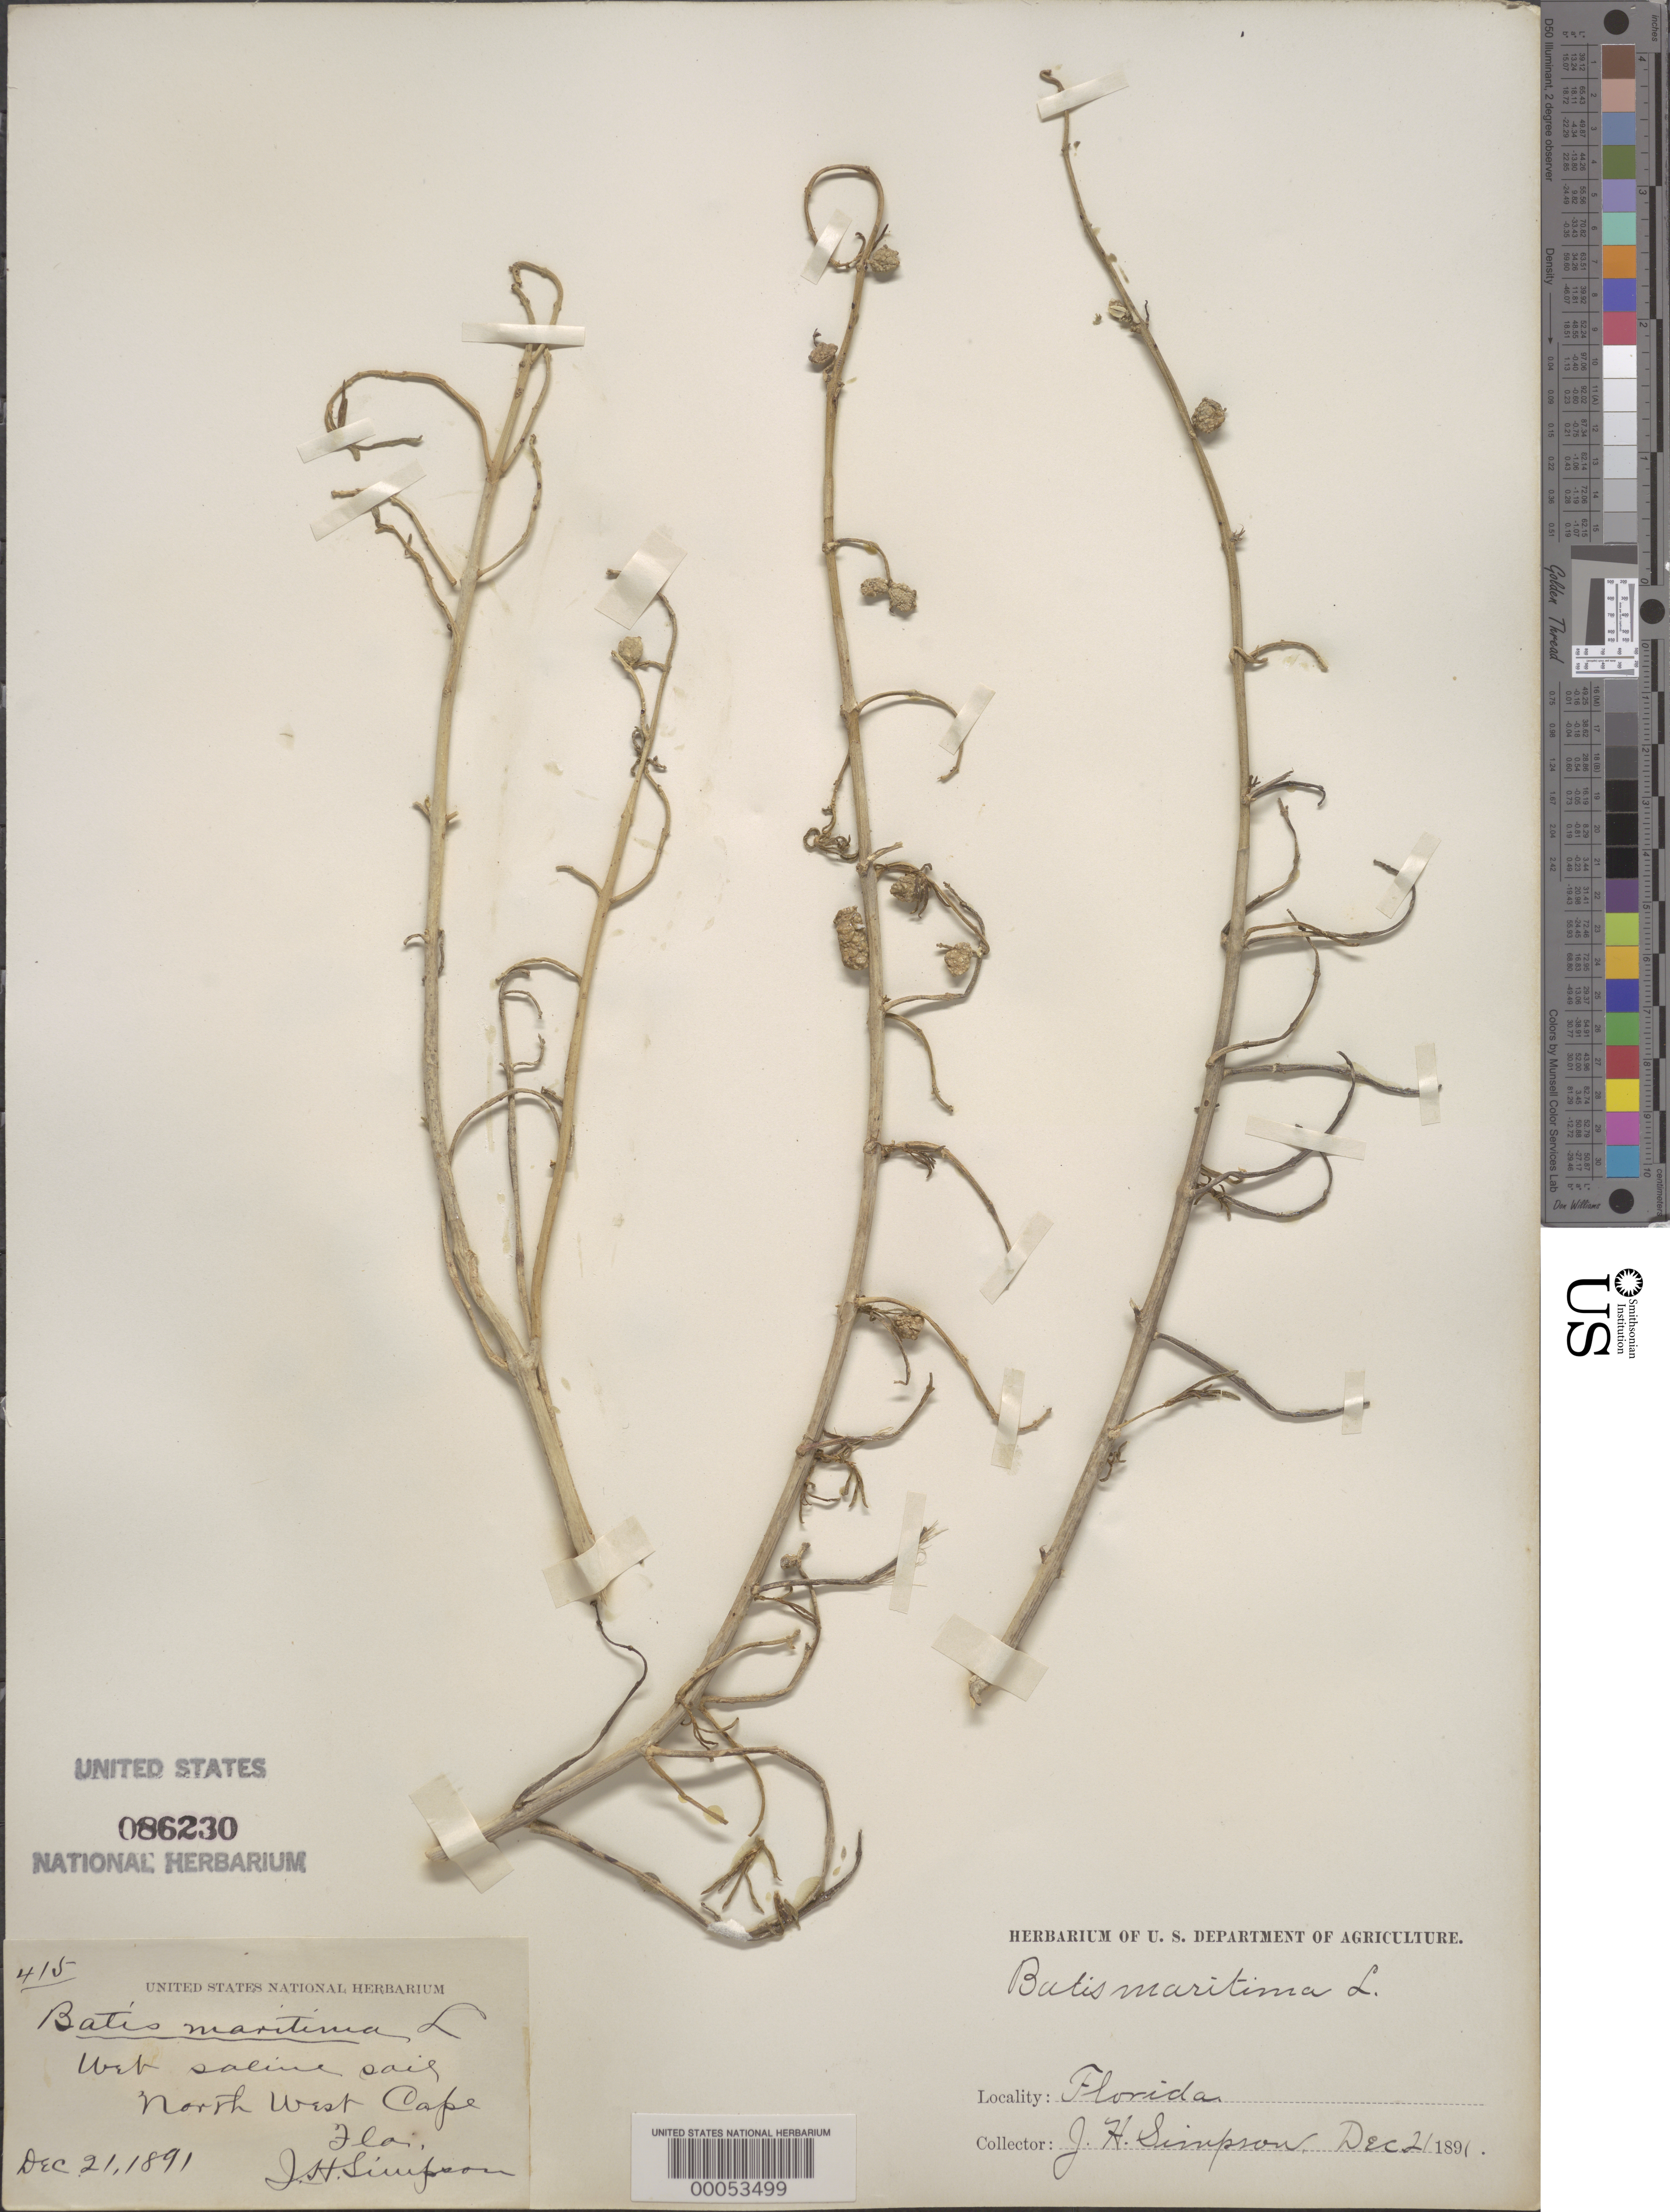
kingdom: Plantae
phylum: Tracheophyta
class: Magnoliopsida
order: Brassicales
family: Bataceae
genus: Batis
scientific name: Batis maritima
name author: L.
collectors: J. H. Simpson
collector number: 415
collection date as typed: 21 Dec 1891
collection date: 1891-12-21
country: United States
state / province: Florida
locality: North west cape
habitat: Wet saline soil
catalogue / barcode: US 86230